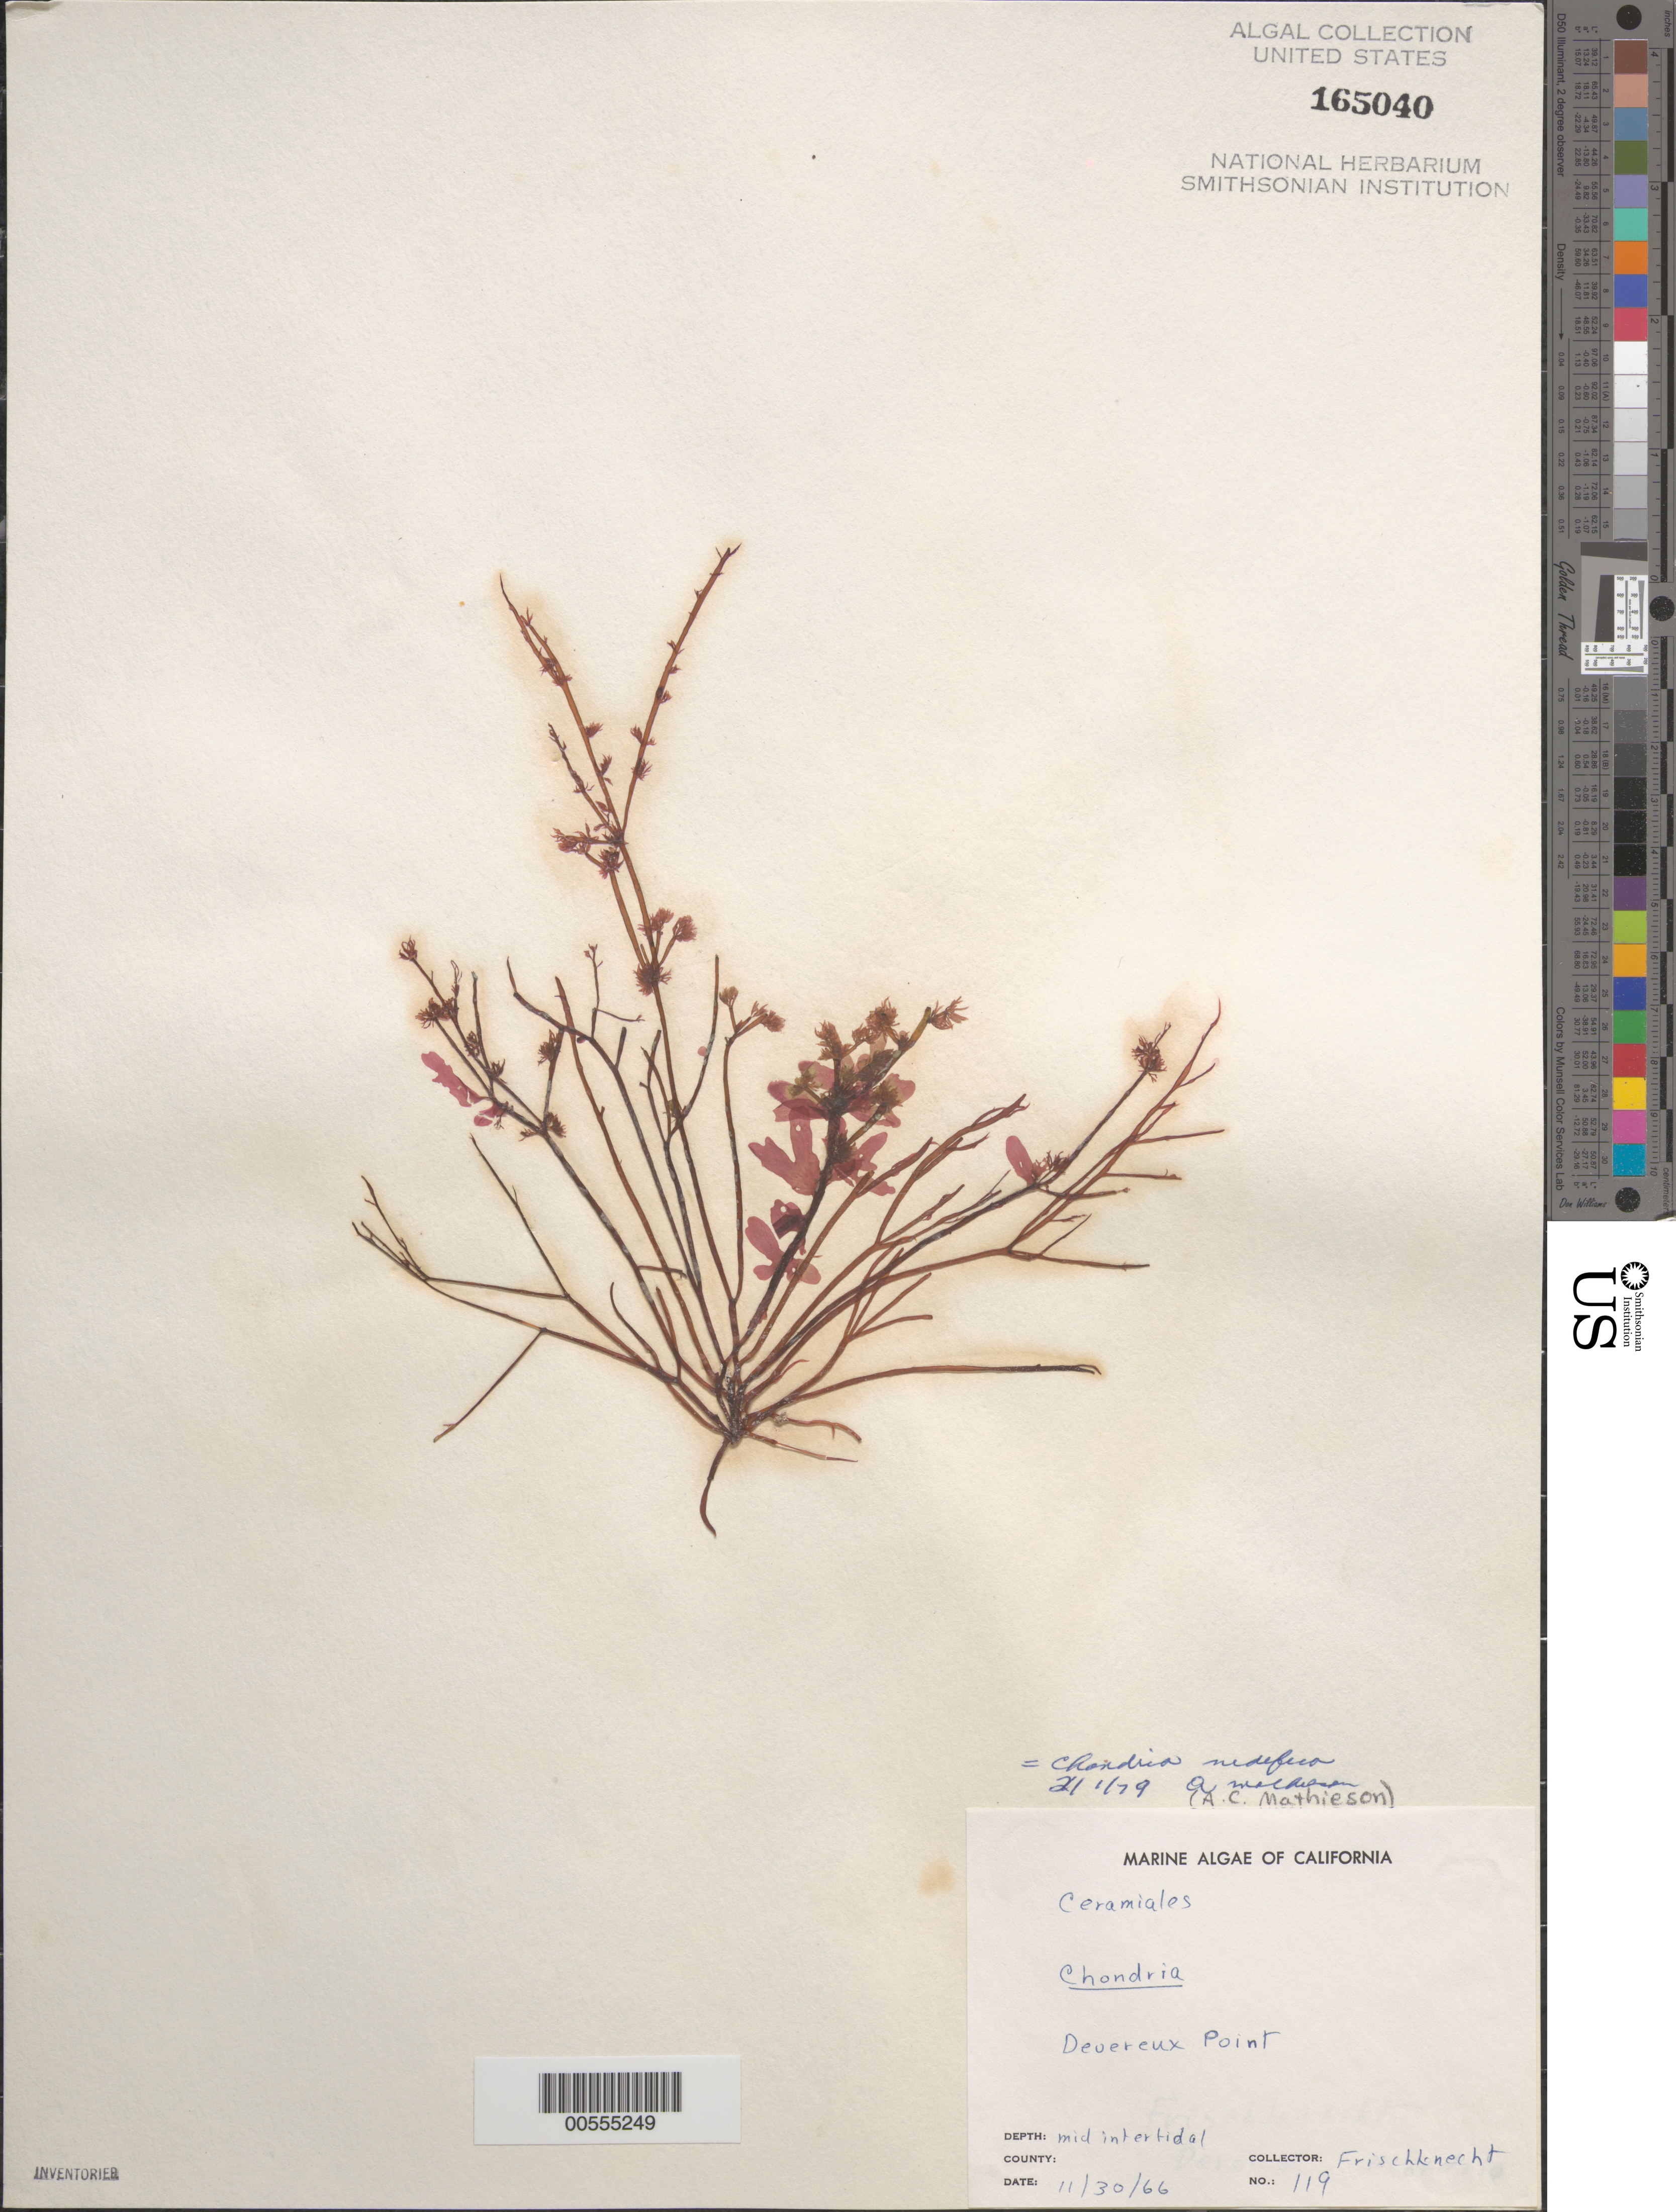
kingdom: Plantae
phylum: Rhodophyta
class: Florideophyceae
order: Ceramiales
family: Rhodomelaceae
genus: Neochondria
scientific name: Neochondria nidifica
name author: (Harvey) Sutti et al.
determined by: Algae name updating Project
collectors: -. Frischknecht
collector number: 119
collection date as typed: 30 Nov 1966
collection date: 1966-11-30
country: United States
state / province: California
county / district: Santa Barbara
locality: Devereaux Point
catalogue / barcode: US 165040